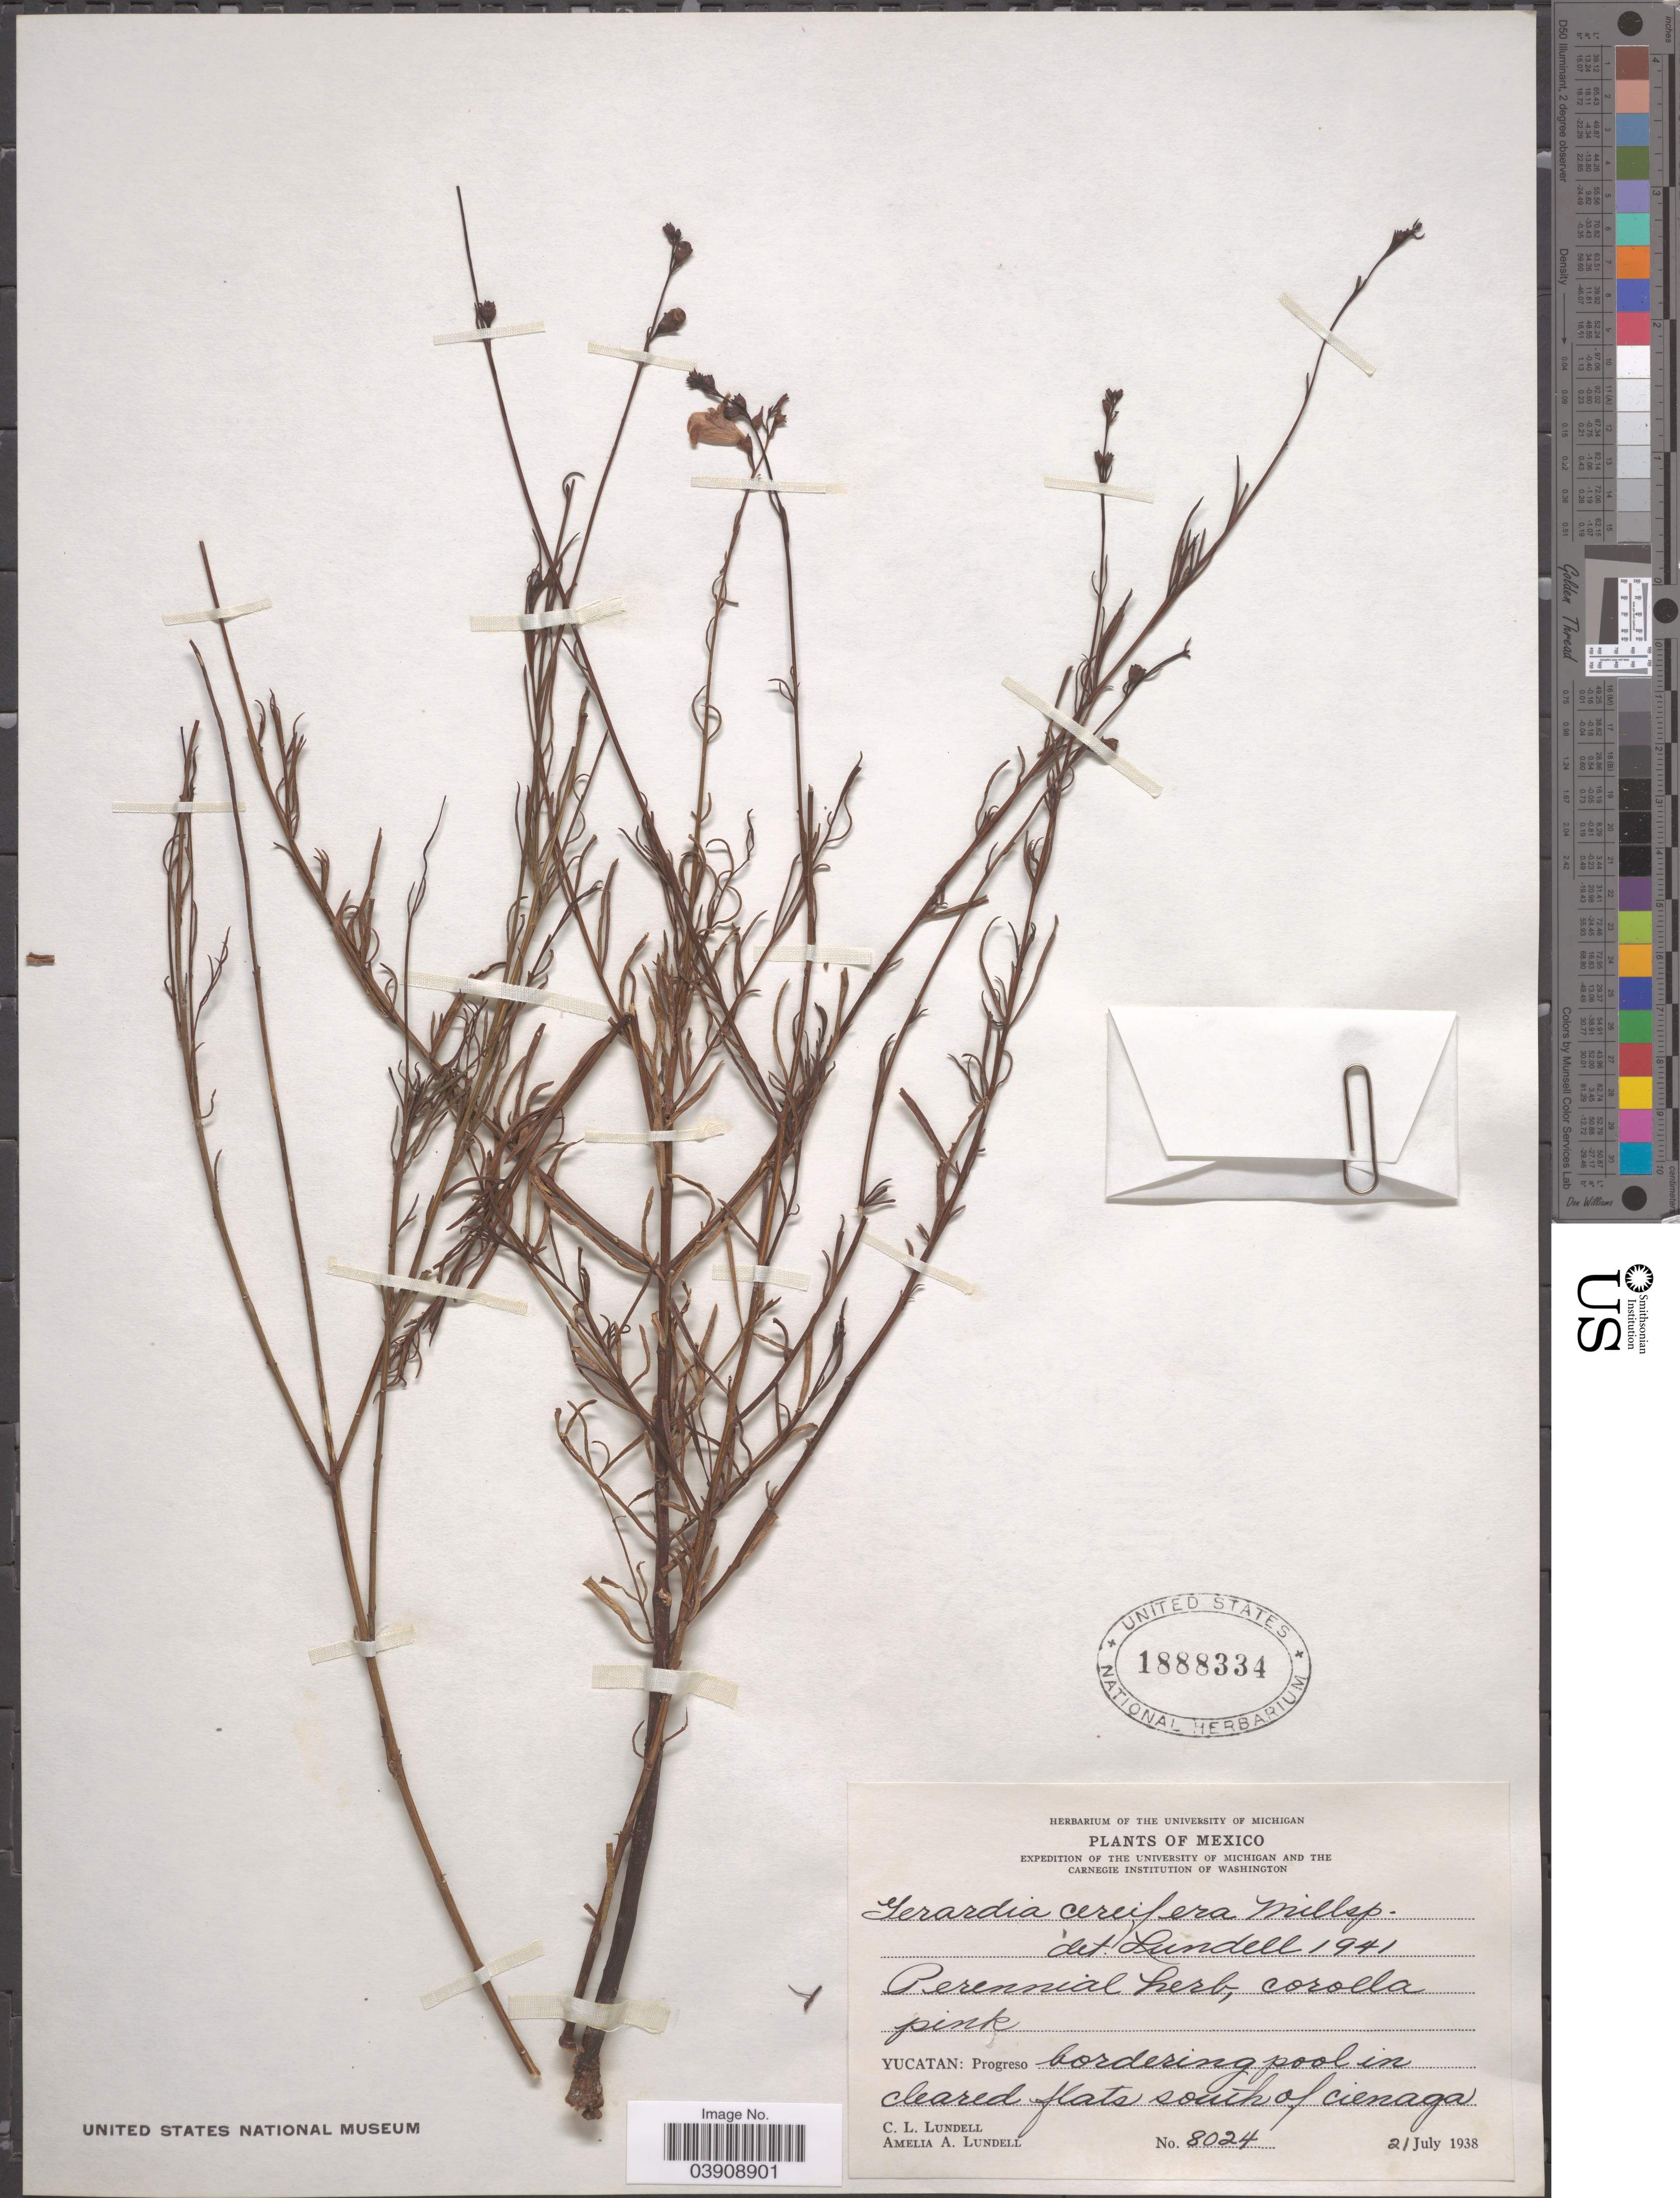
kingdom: Plantae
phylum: Tracheophyta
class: Magnoliopsida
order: Lamiales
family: Orobanchaceae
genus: Agalinis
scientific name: Agalinis maritima var. grandiflora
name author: (Benth.) Pennell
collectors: C. L. Lundell & A. A. Lundell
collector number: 8024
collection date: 1938-07-21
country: Mexico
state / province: Yucatán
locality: Progreso bordering pool in cleared flats south of cienaga.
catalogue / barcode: US 1888334